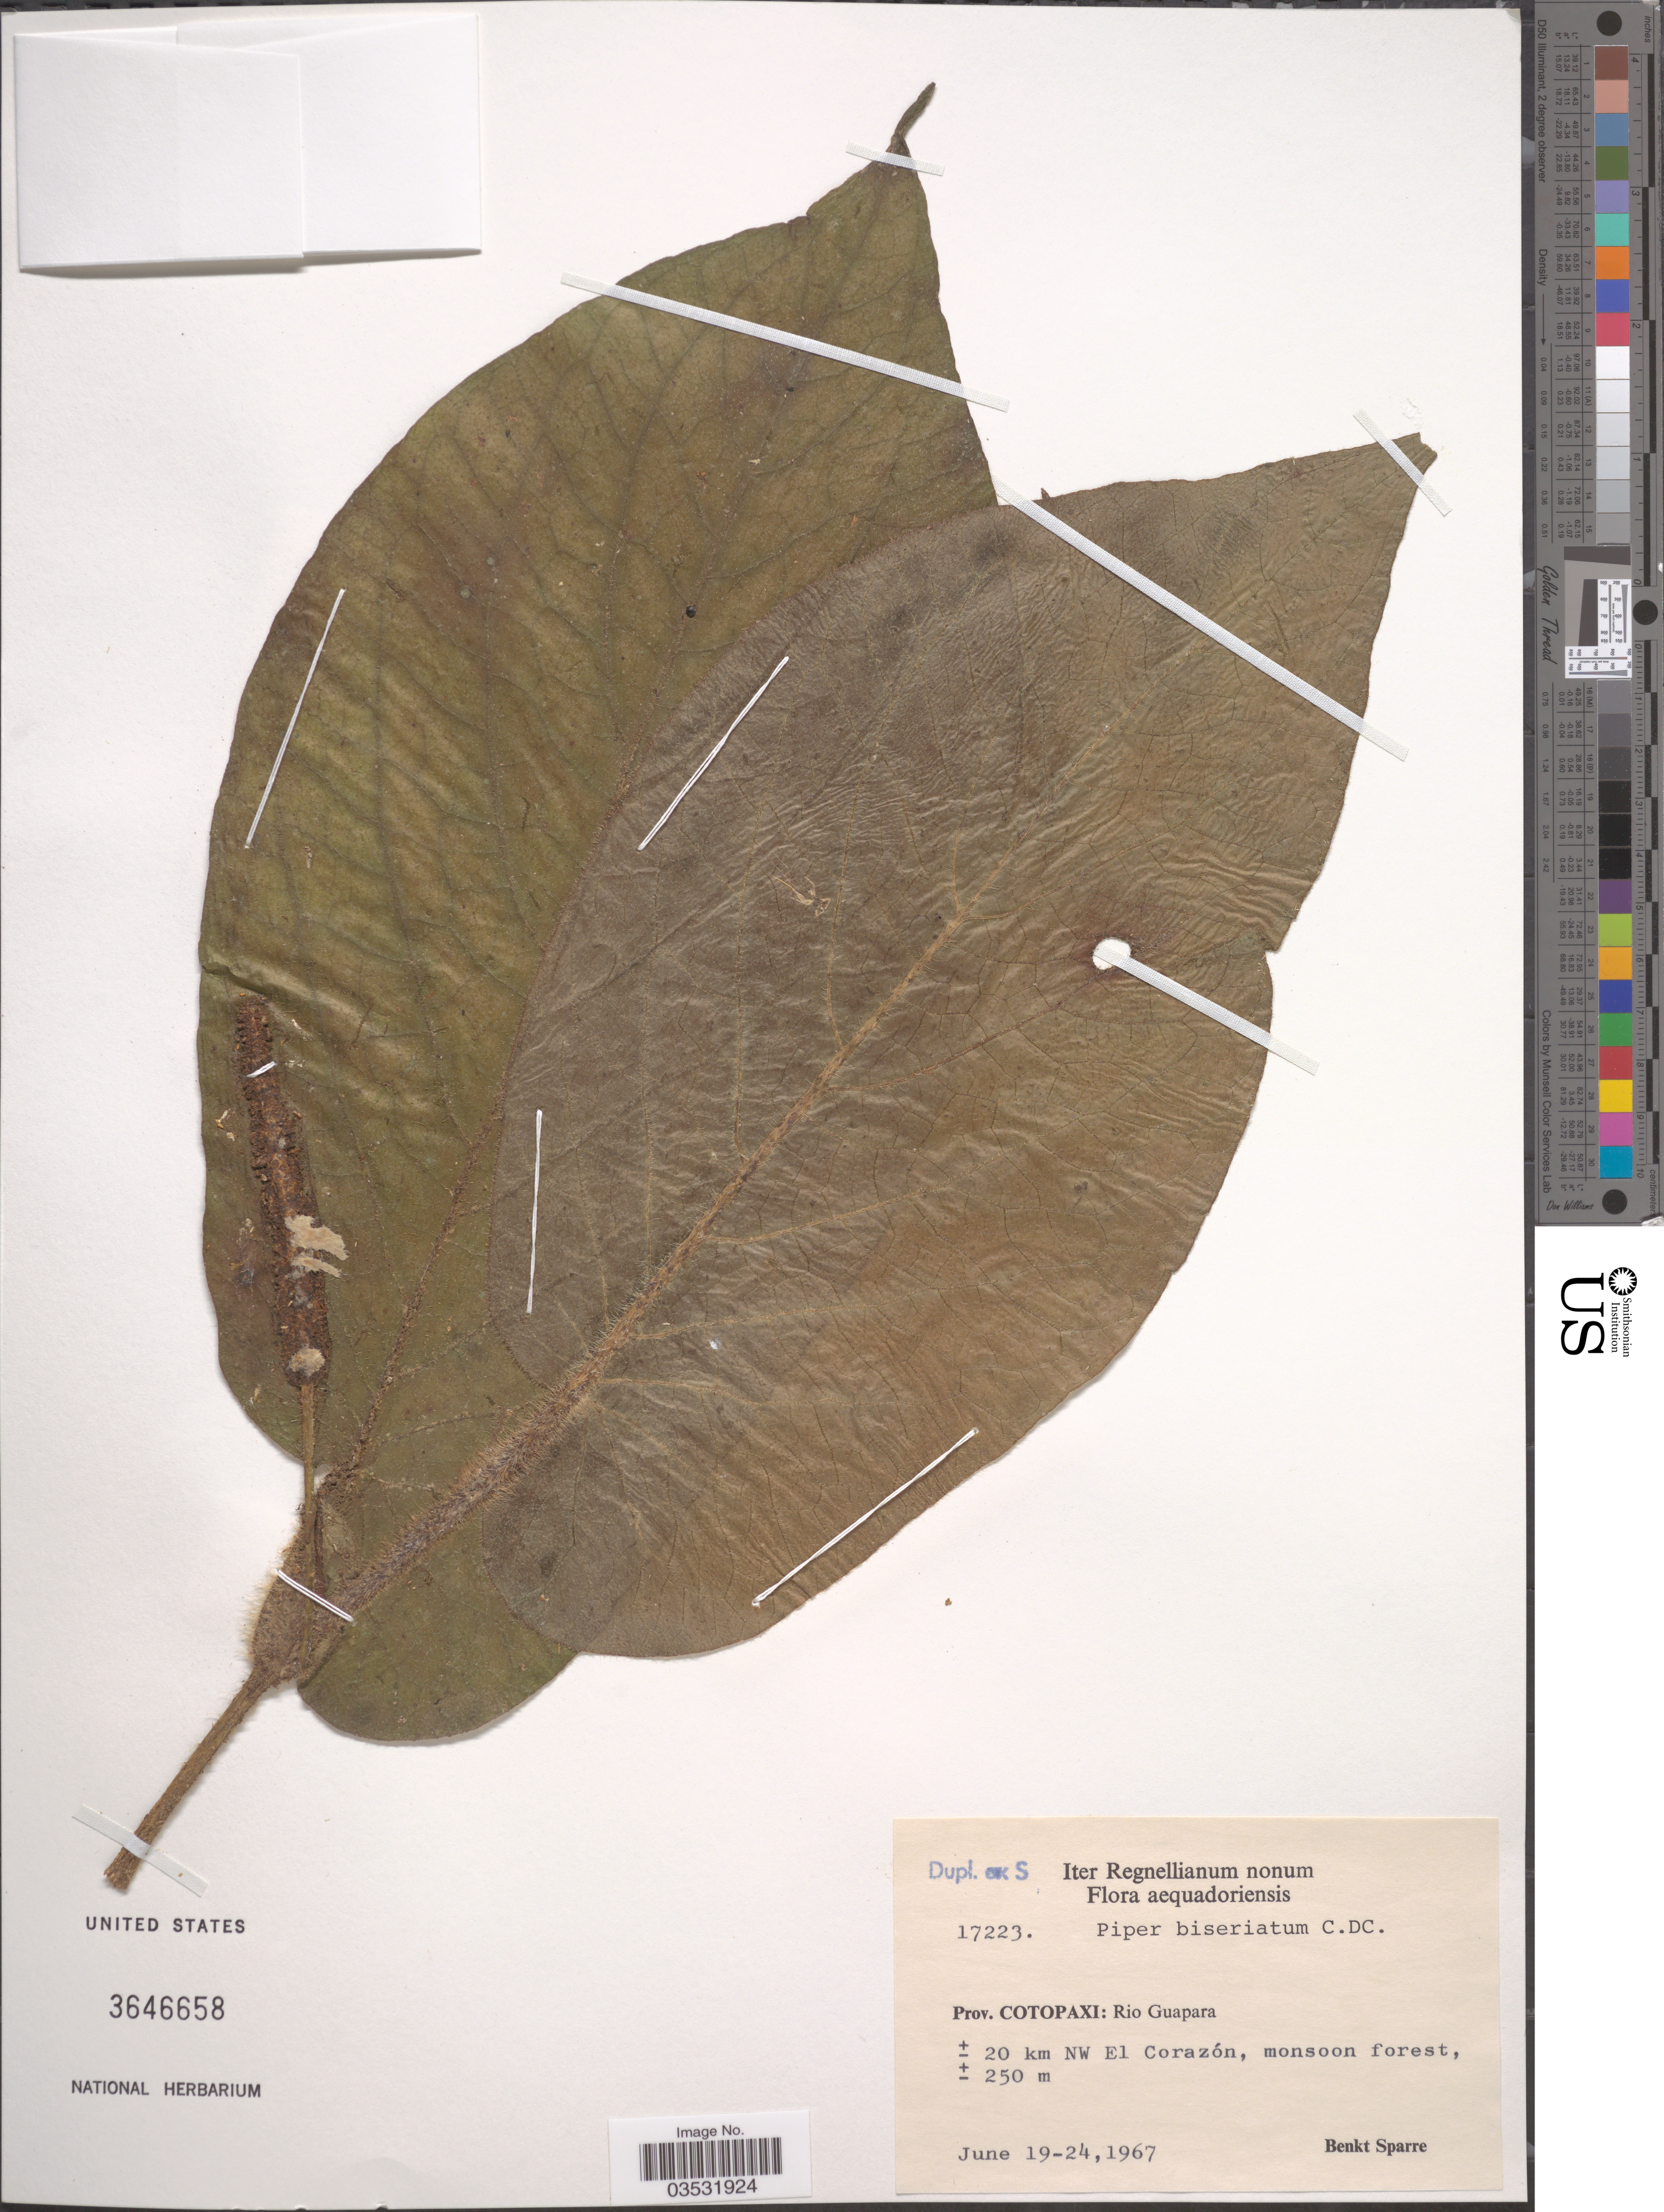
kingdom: Plantae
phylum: Tracheophyta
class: Magnoliopsida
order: Piperales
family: Piperaceae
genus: Piper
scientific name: Piper biseriatum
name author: C. DC.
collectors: B. Sparre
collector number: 17223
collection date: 1967-06-19/1967-06-24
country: Ecuador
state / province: Cotopaxi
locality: Rio Guapara. ± 20 km NW El Corazón, monsoon forest.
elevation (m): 250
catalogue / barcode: US 3646658